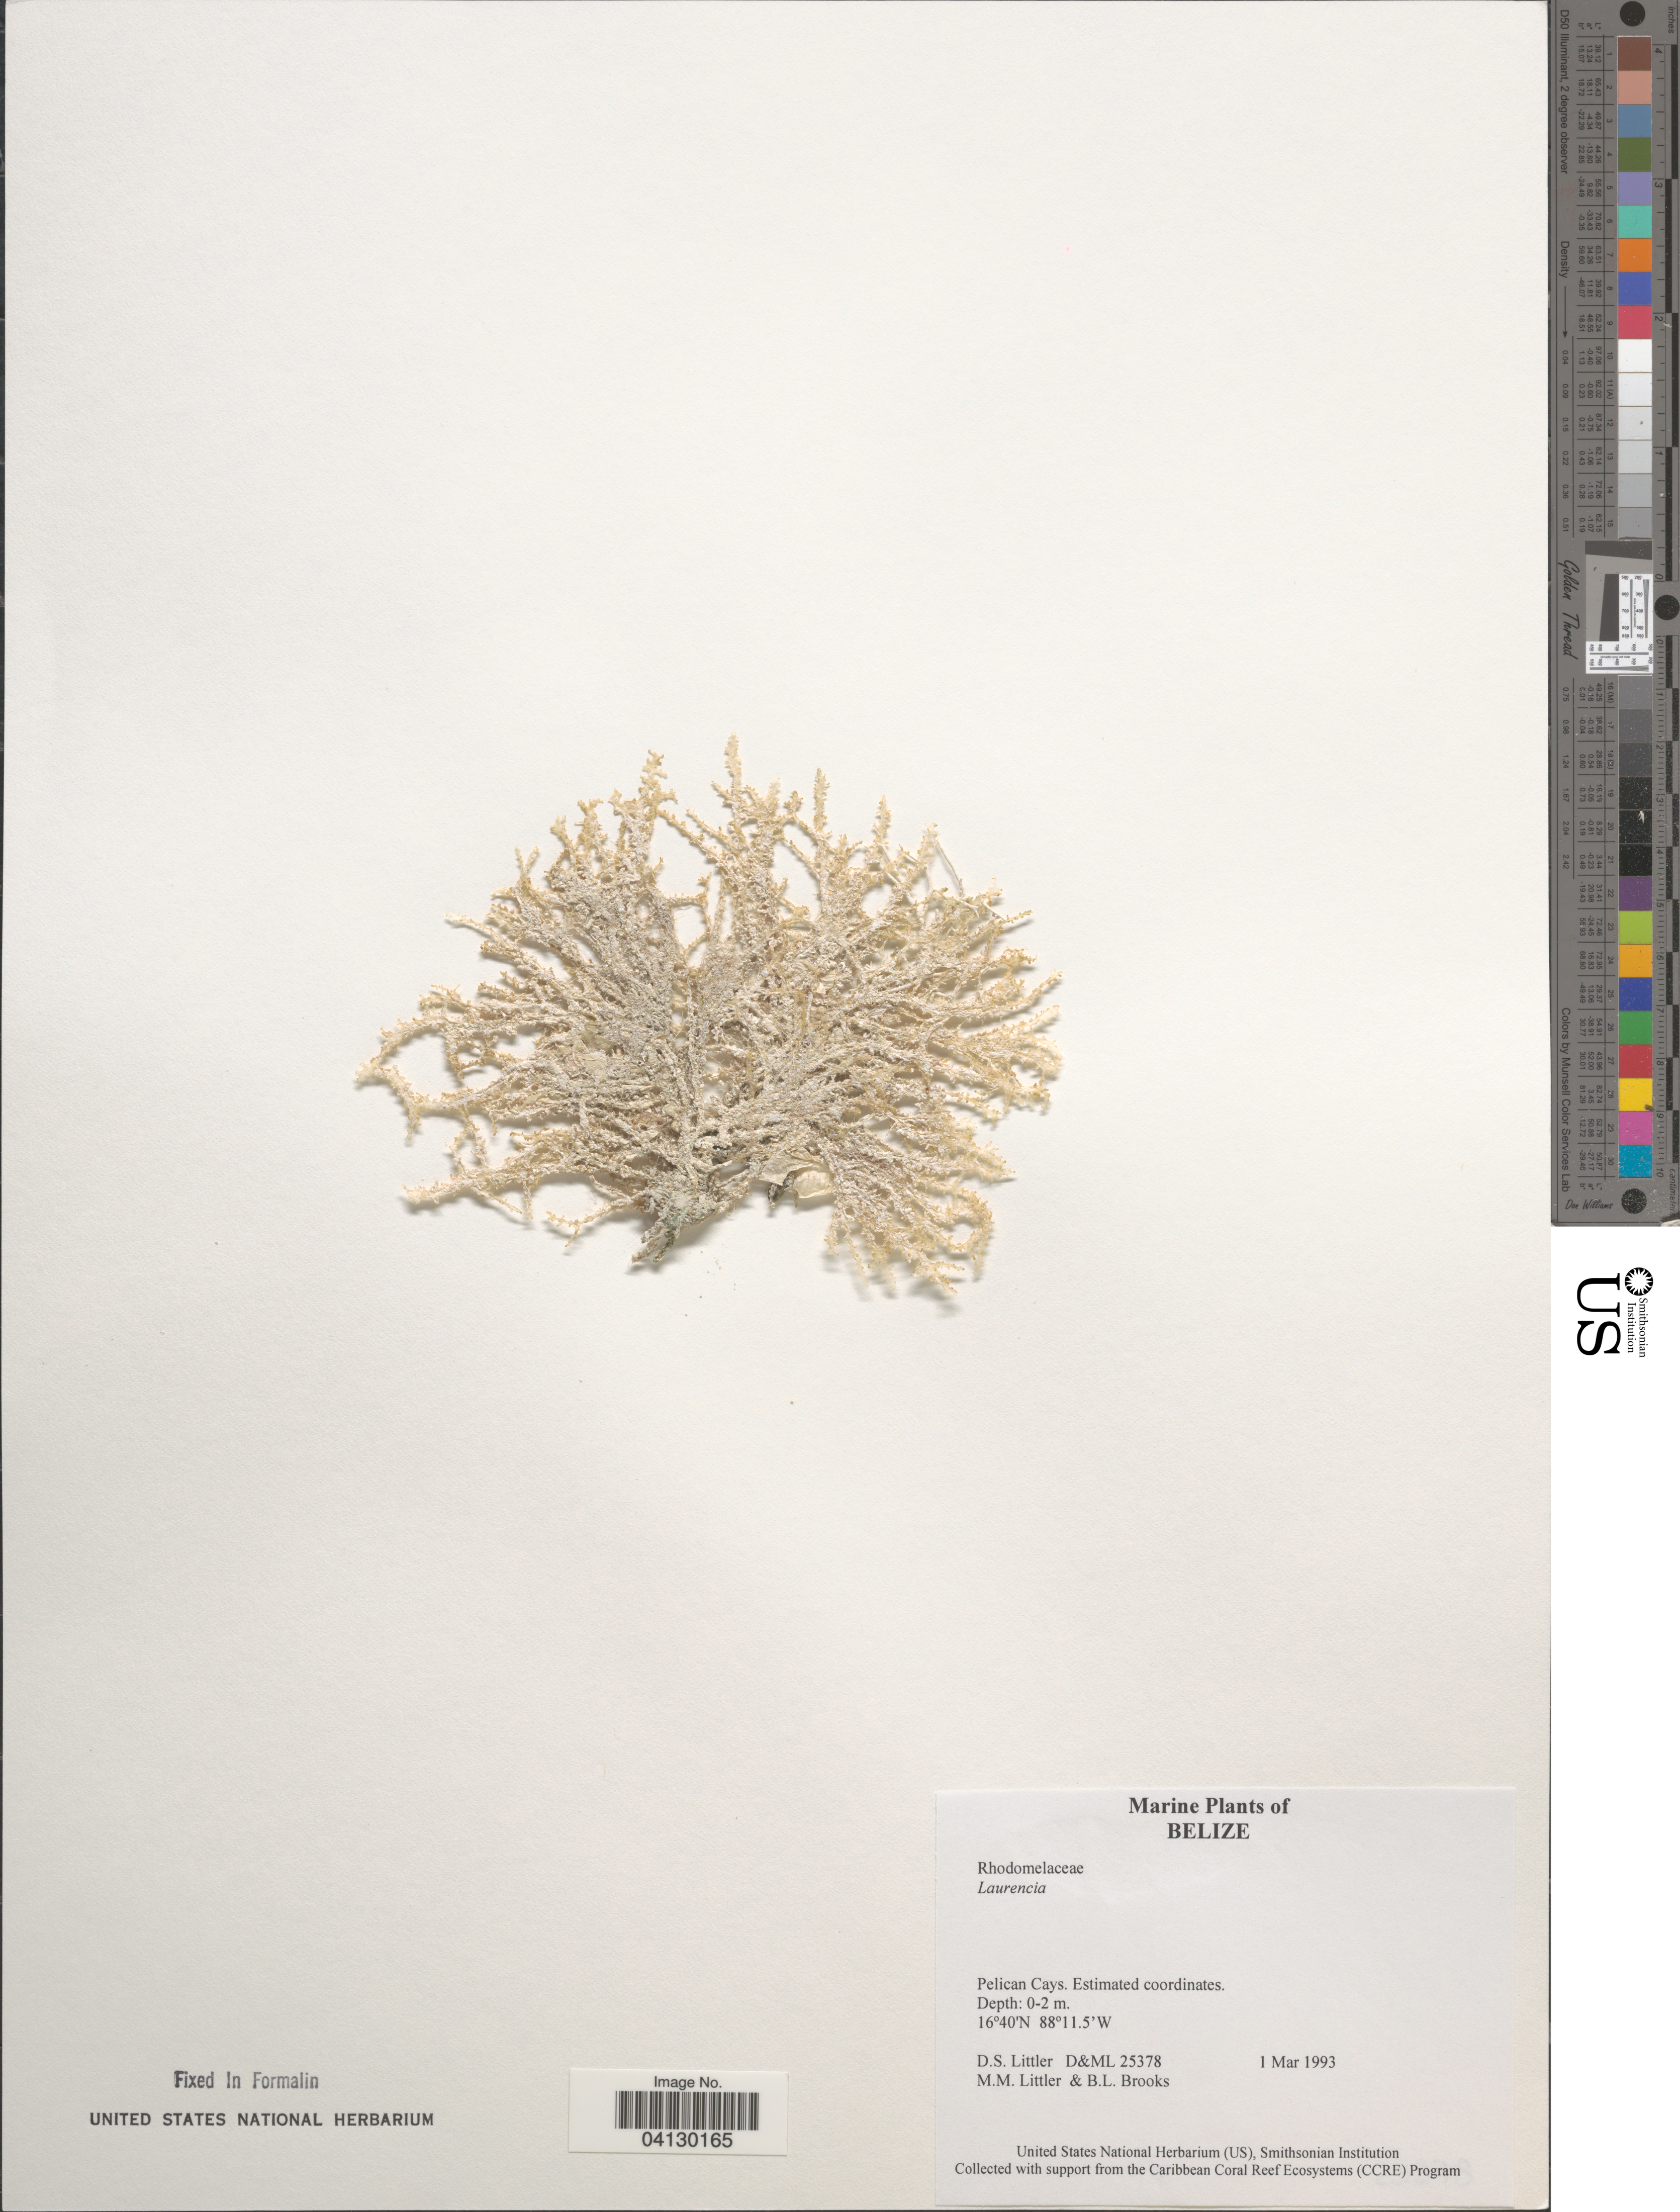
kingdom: Plantae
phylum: Rhodophyta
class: Florideophyceae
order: Ceramiales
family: Rhodomelaceae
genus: Laurencia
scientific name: Laurencia sp.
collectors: D. S. Littler & B. Brooks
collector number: D&ML 25378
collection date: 1993-03-01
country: Belize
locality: Pelican Cays.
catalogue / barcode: US 328567